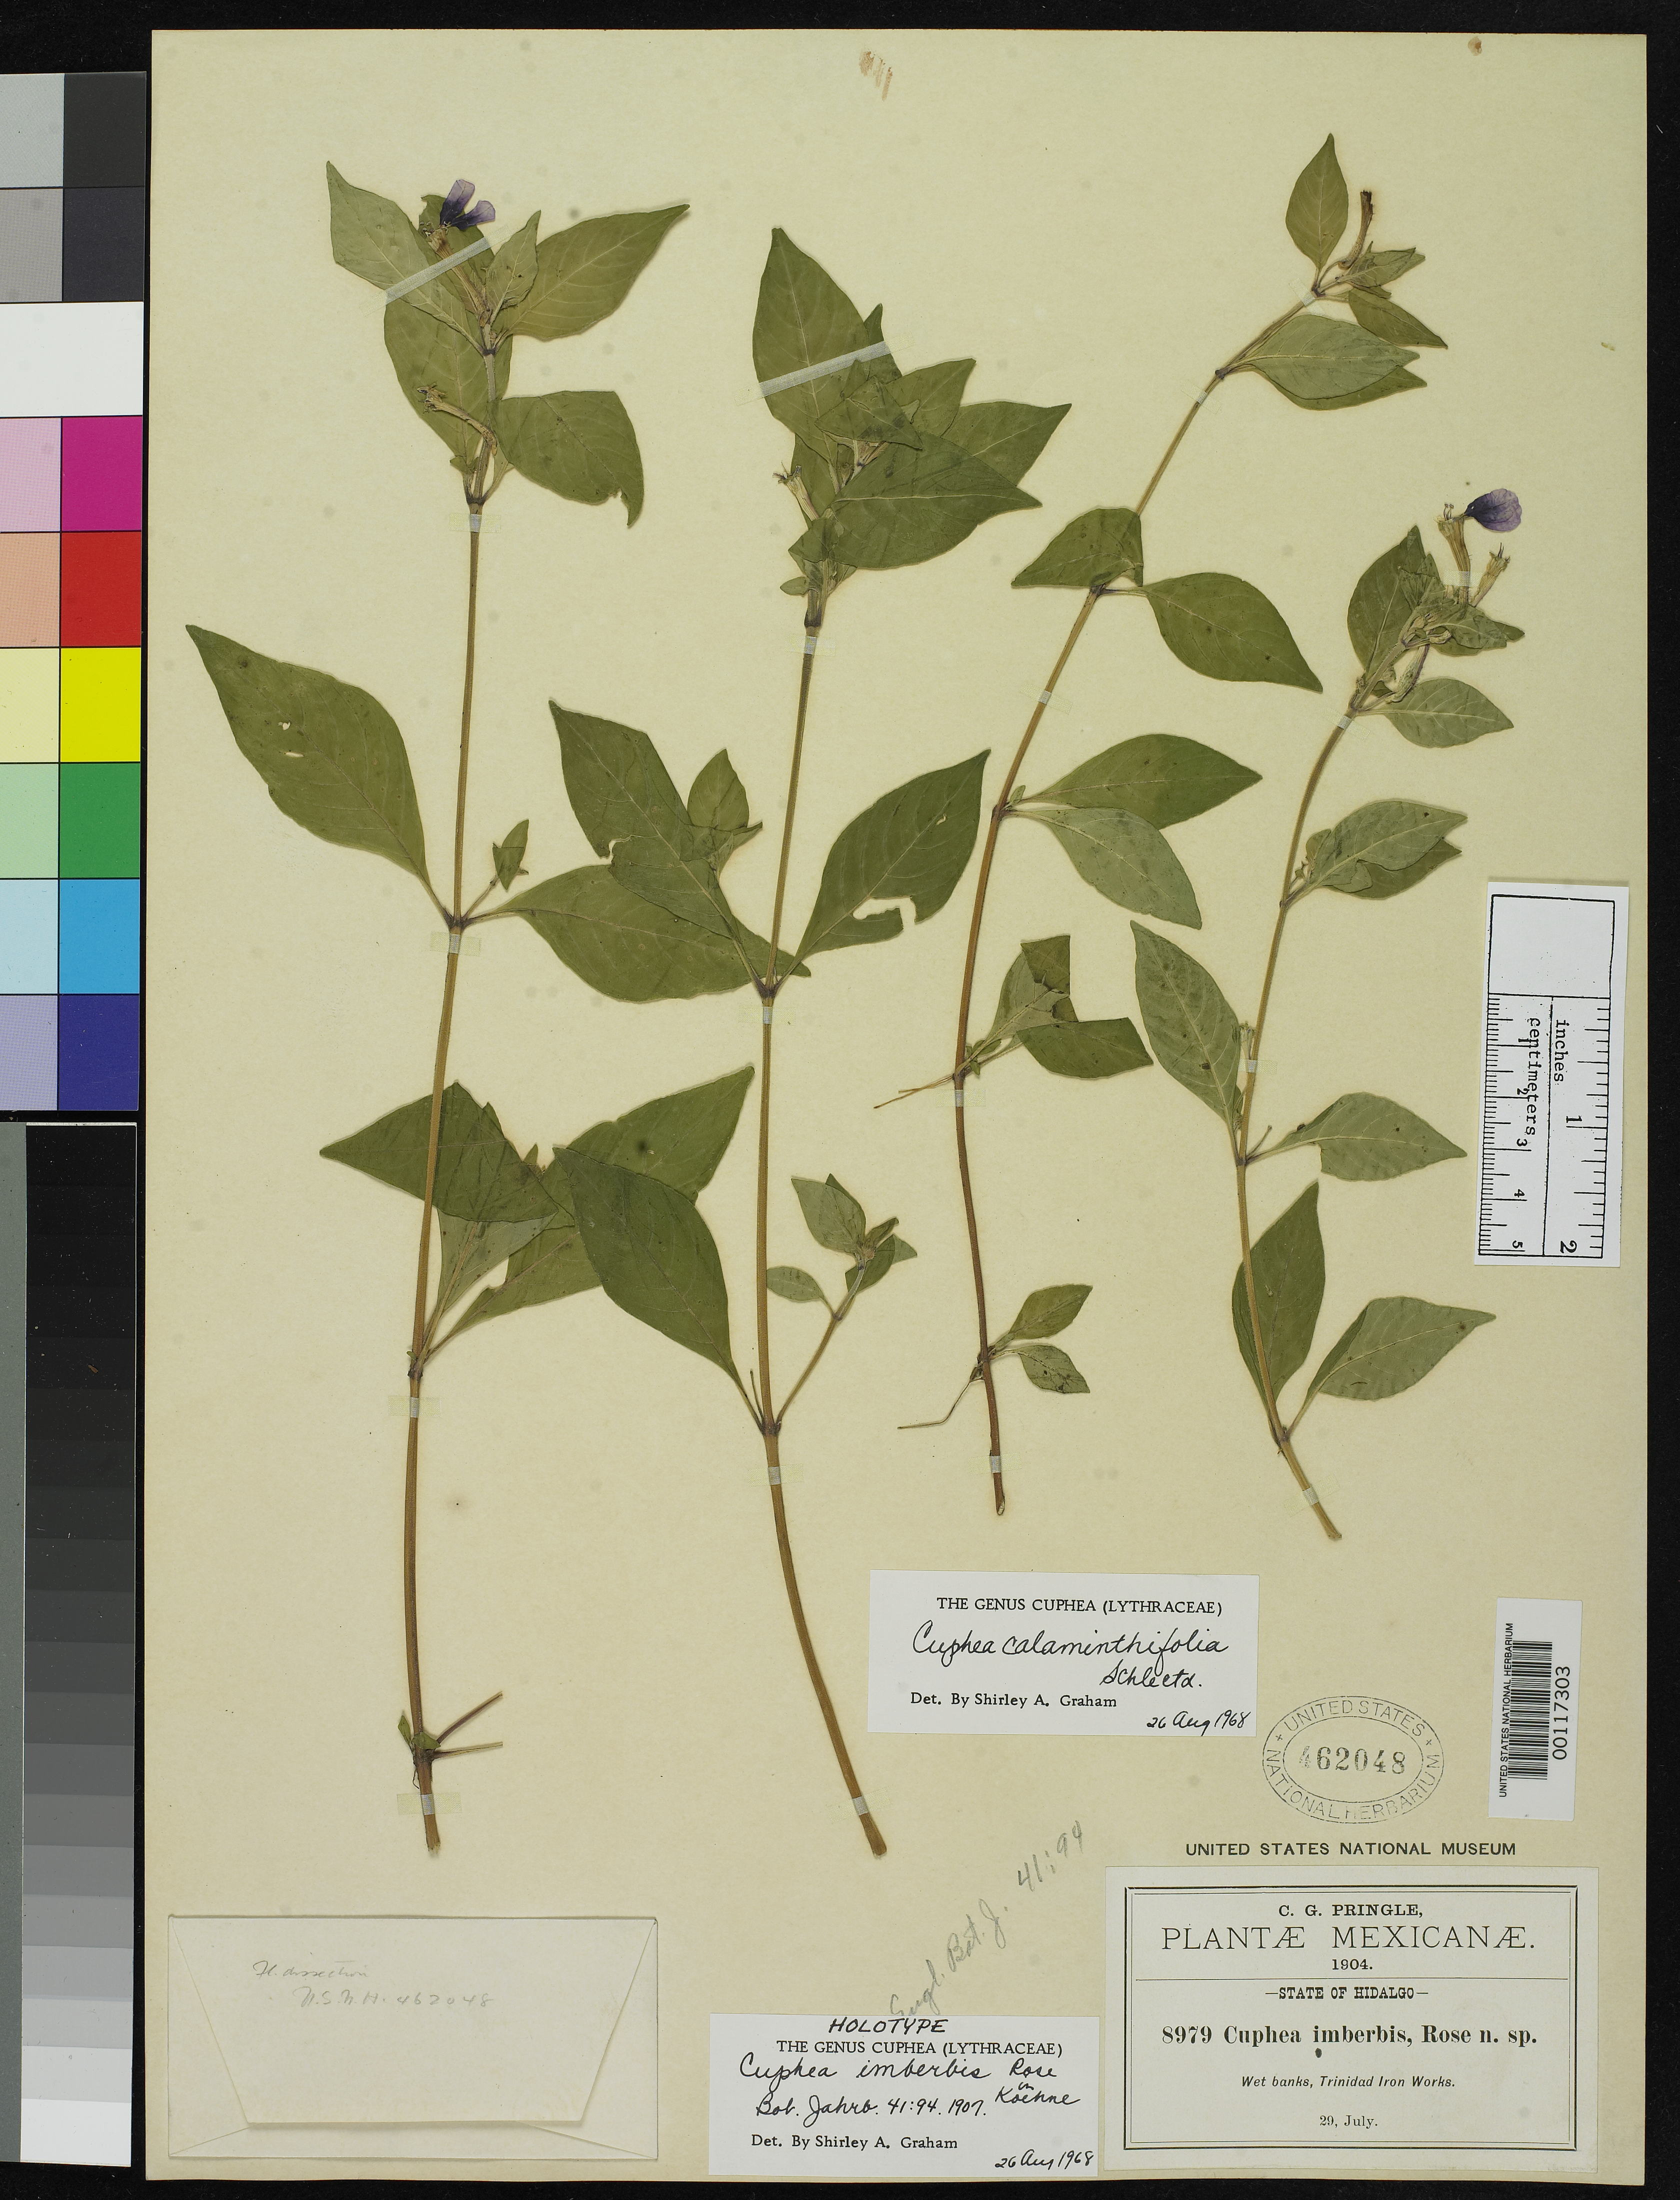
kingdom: Plantae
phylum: Tracheophyta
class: Magnoliopsida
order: Myrtales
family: Lythraceae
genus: Cuphea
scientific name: Cuphea imberbis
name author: Koehne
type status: Holotype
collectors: C. G. Pringle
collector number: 8979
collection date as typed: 29 Jul 1904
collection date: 1904-07-29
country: Mexico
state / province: Hidalgo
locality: Trinidad Iron Works.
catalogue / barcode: US 462048